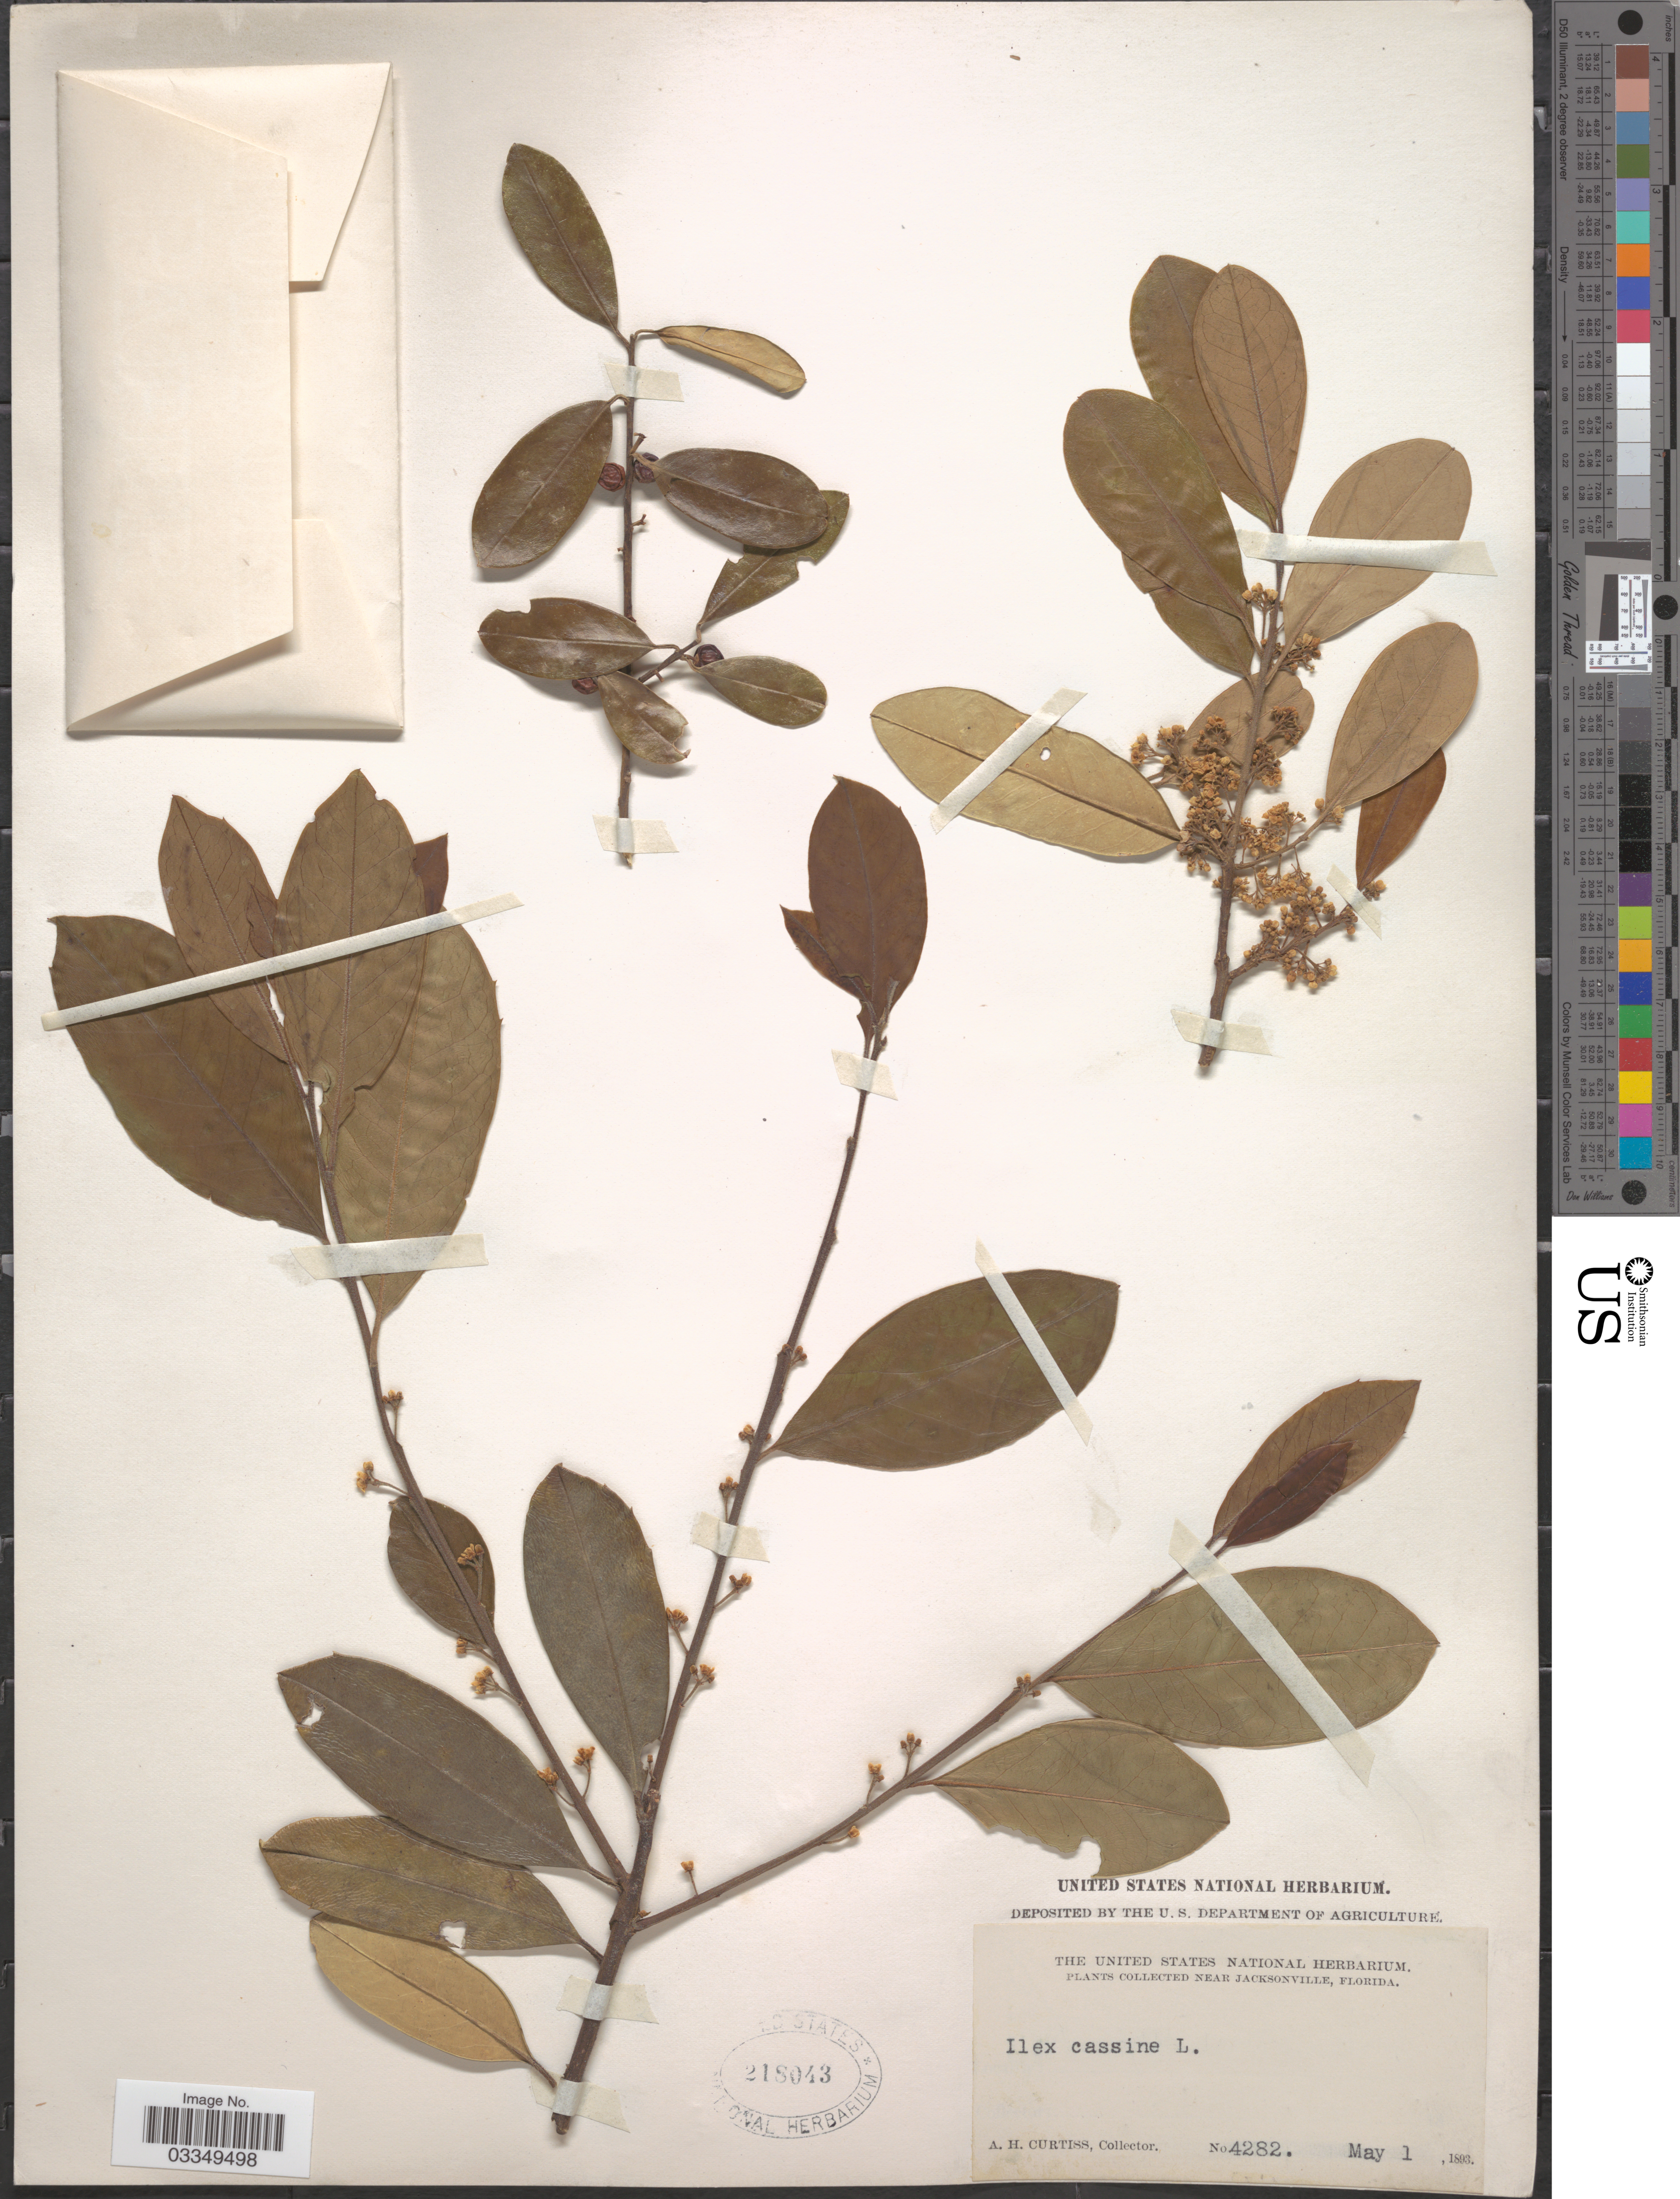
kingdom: Plantae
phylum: Tracheophyta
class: Magnoliopsida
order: Aquifoliales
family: Aquifoliaceae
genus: Ilex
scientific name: Ilex cassine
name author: L.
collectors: A. H. Curtiss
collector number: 4282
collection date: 1893-05-01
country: United States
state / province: Florida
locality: Near Jacksonville.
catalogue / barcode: US 218043